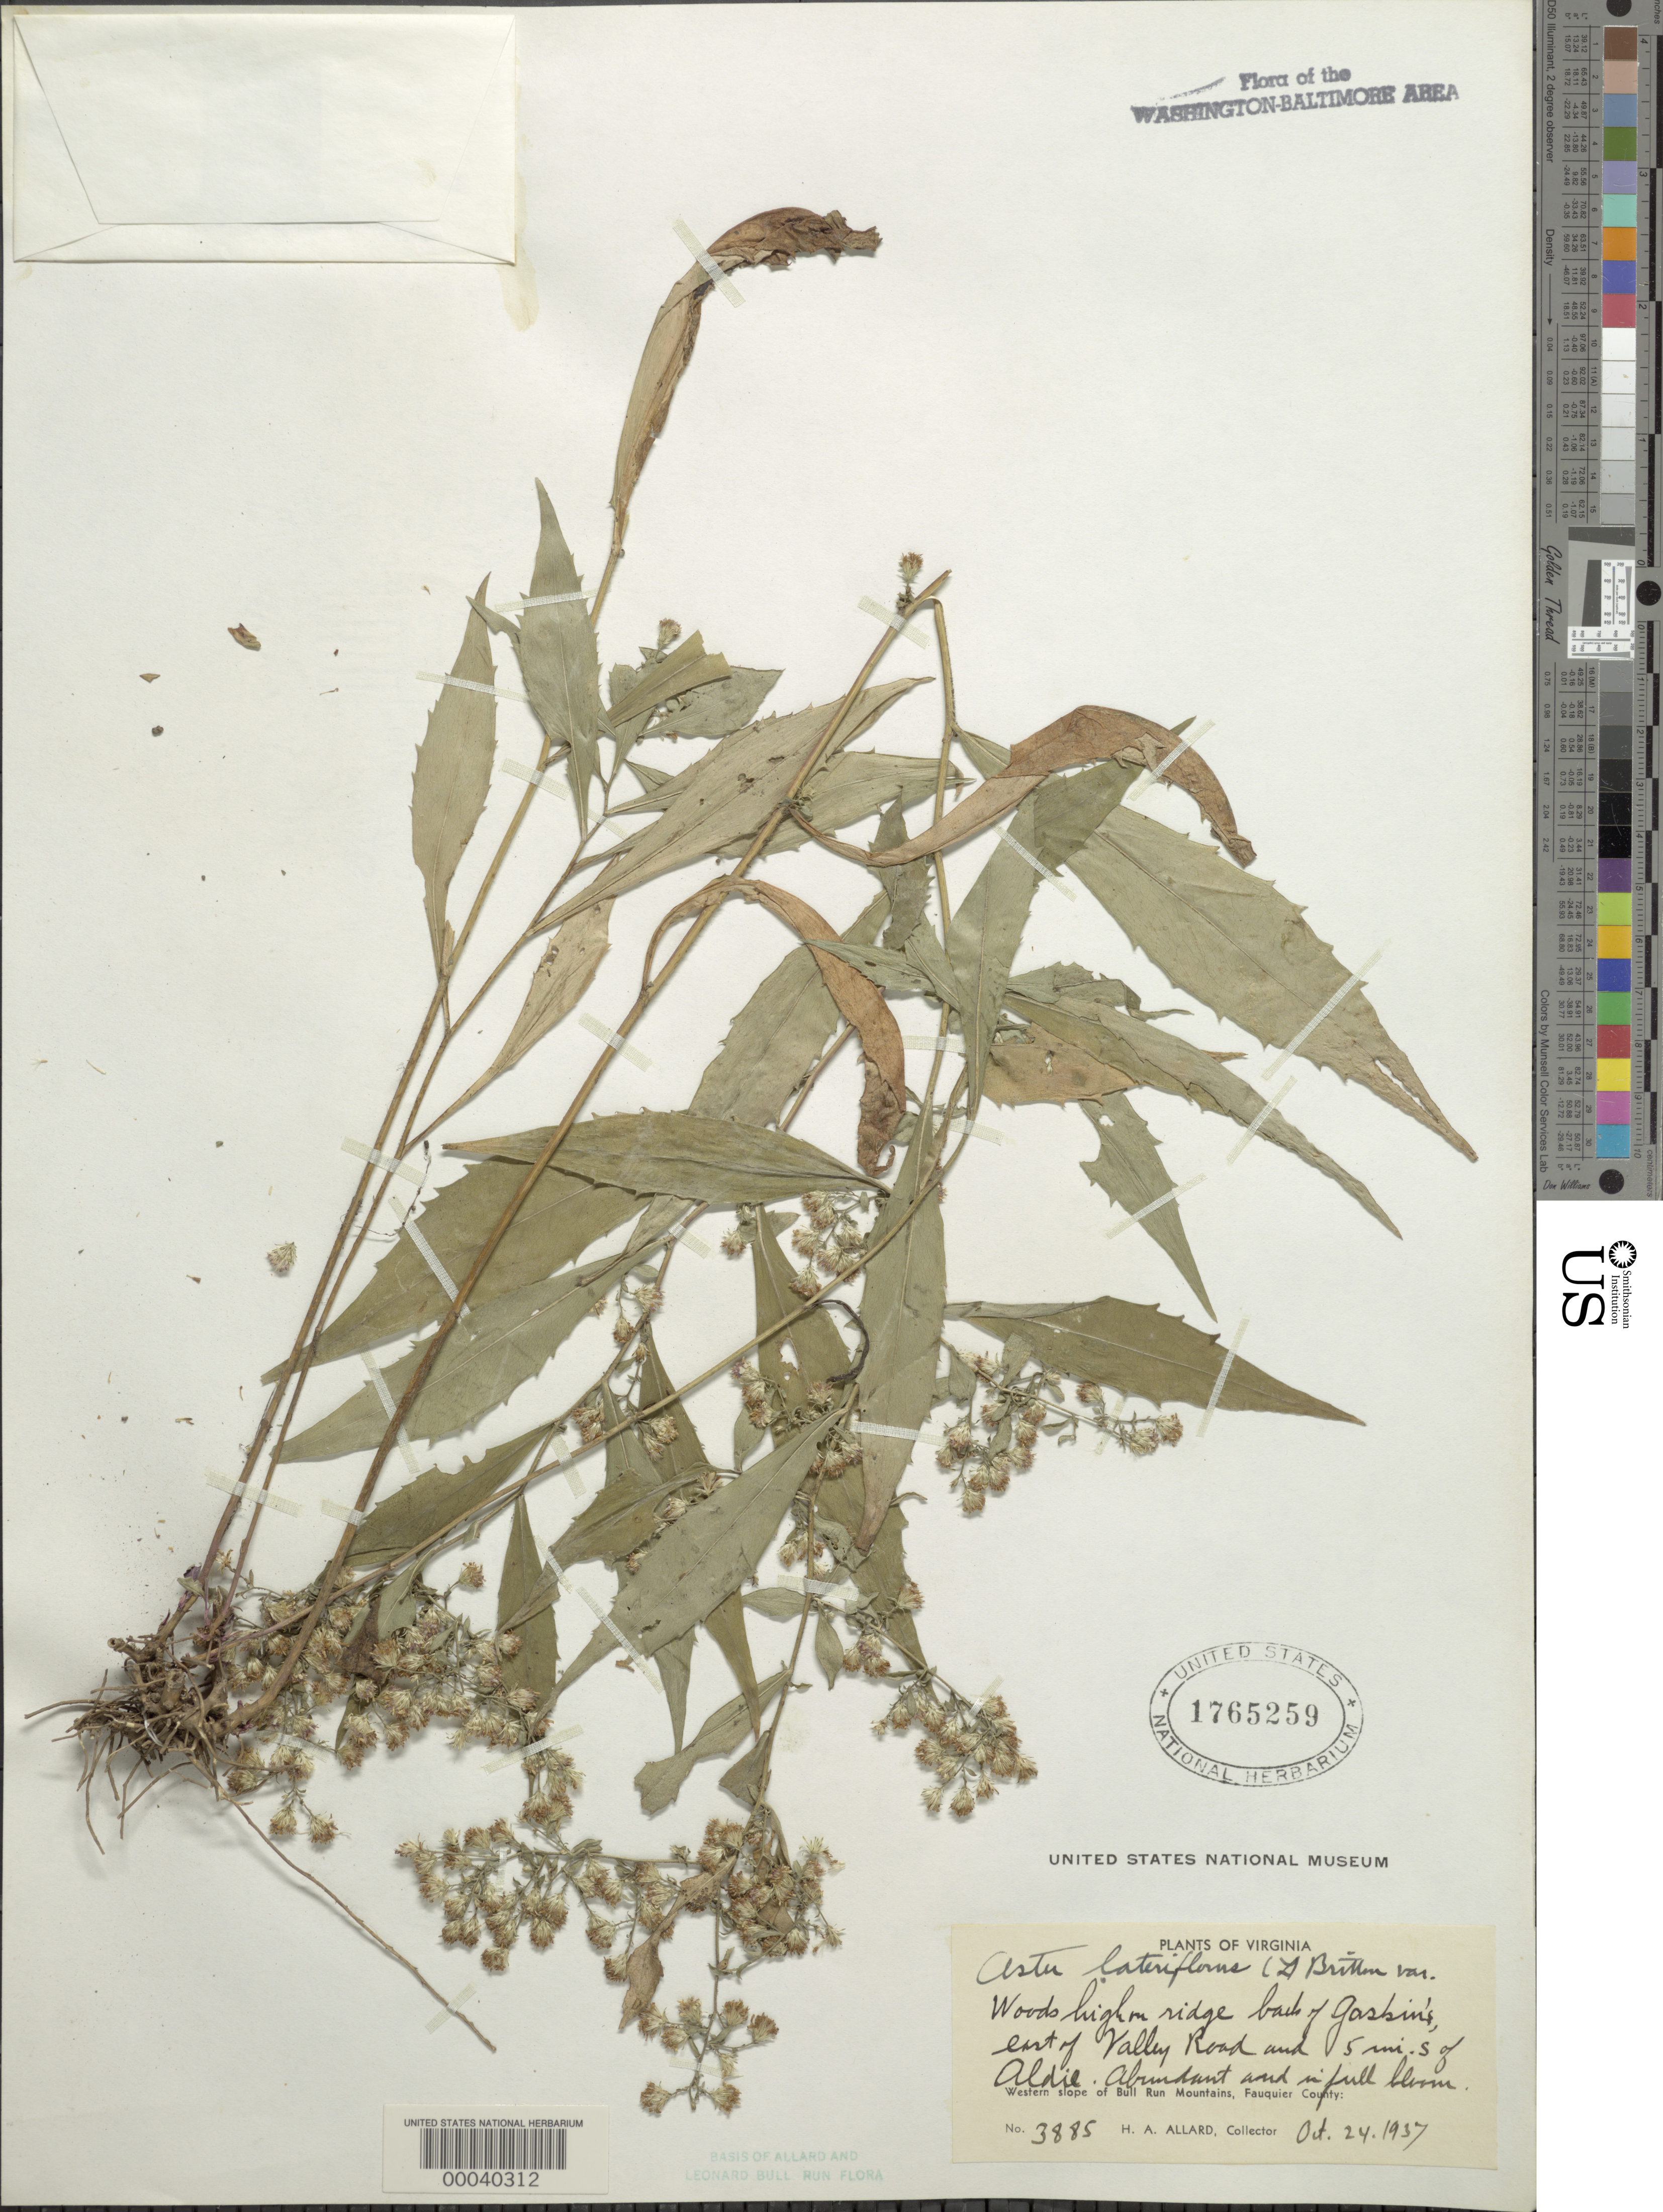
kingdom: Plantae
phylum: Tracheophyta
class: Magnoliopsida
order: Asterales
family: Asteraceae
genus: Symphyotrichum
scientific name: Symphyotrichum lateriflorum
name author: (L.) Á. Löve & D. Löve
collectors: H. A. Allard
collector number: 3885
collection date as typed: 24 Oct 1937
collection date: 1937-10-24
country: United States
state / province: Virginia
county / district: Fauquier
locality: South of Aldie east of Valley Road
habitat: Wooded ridge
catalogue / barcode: US 1765259